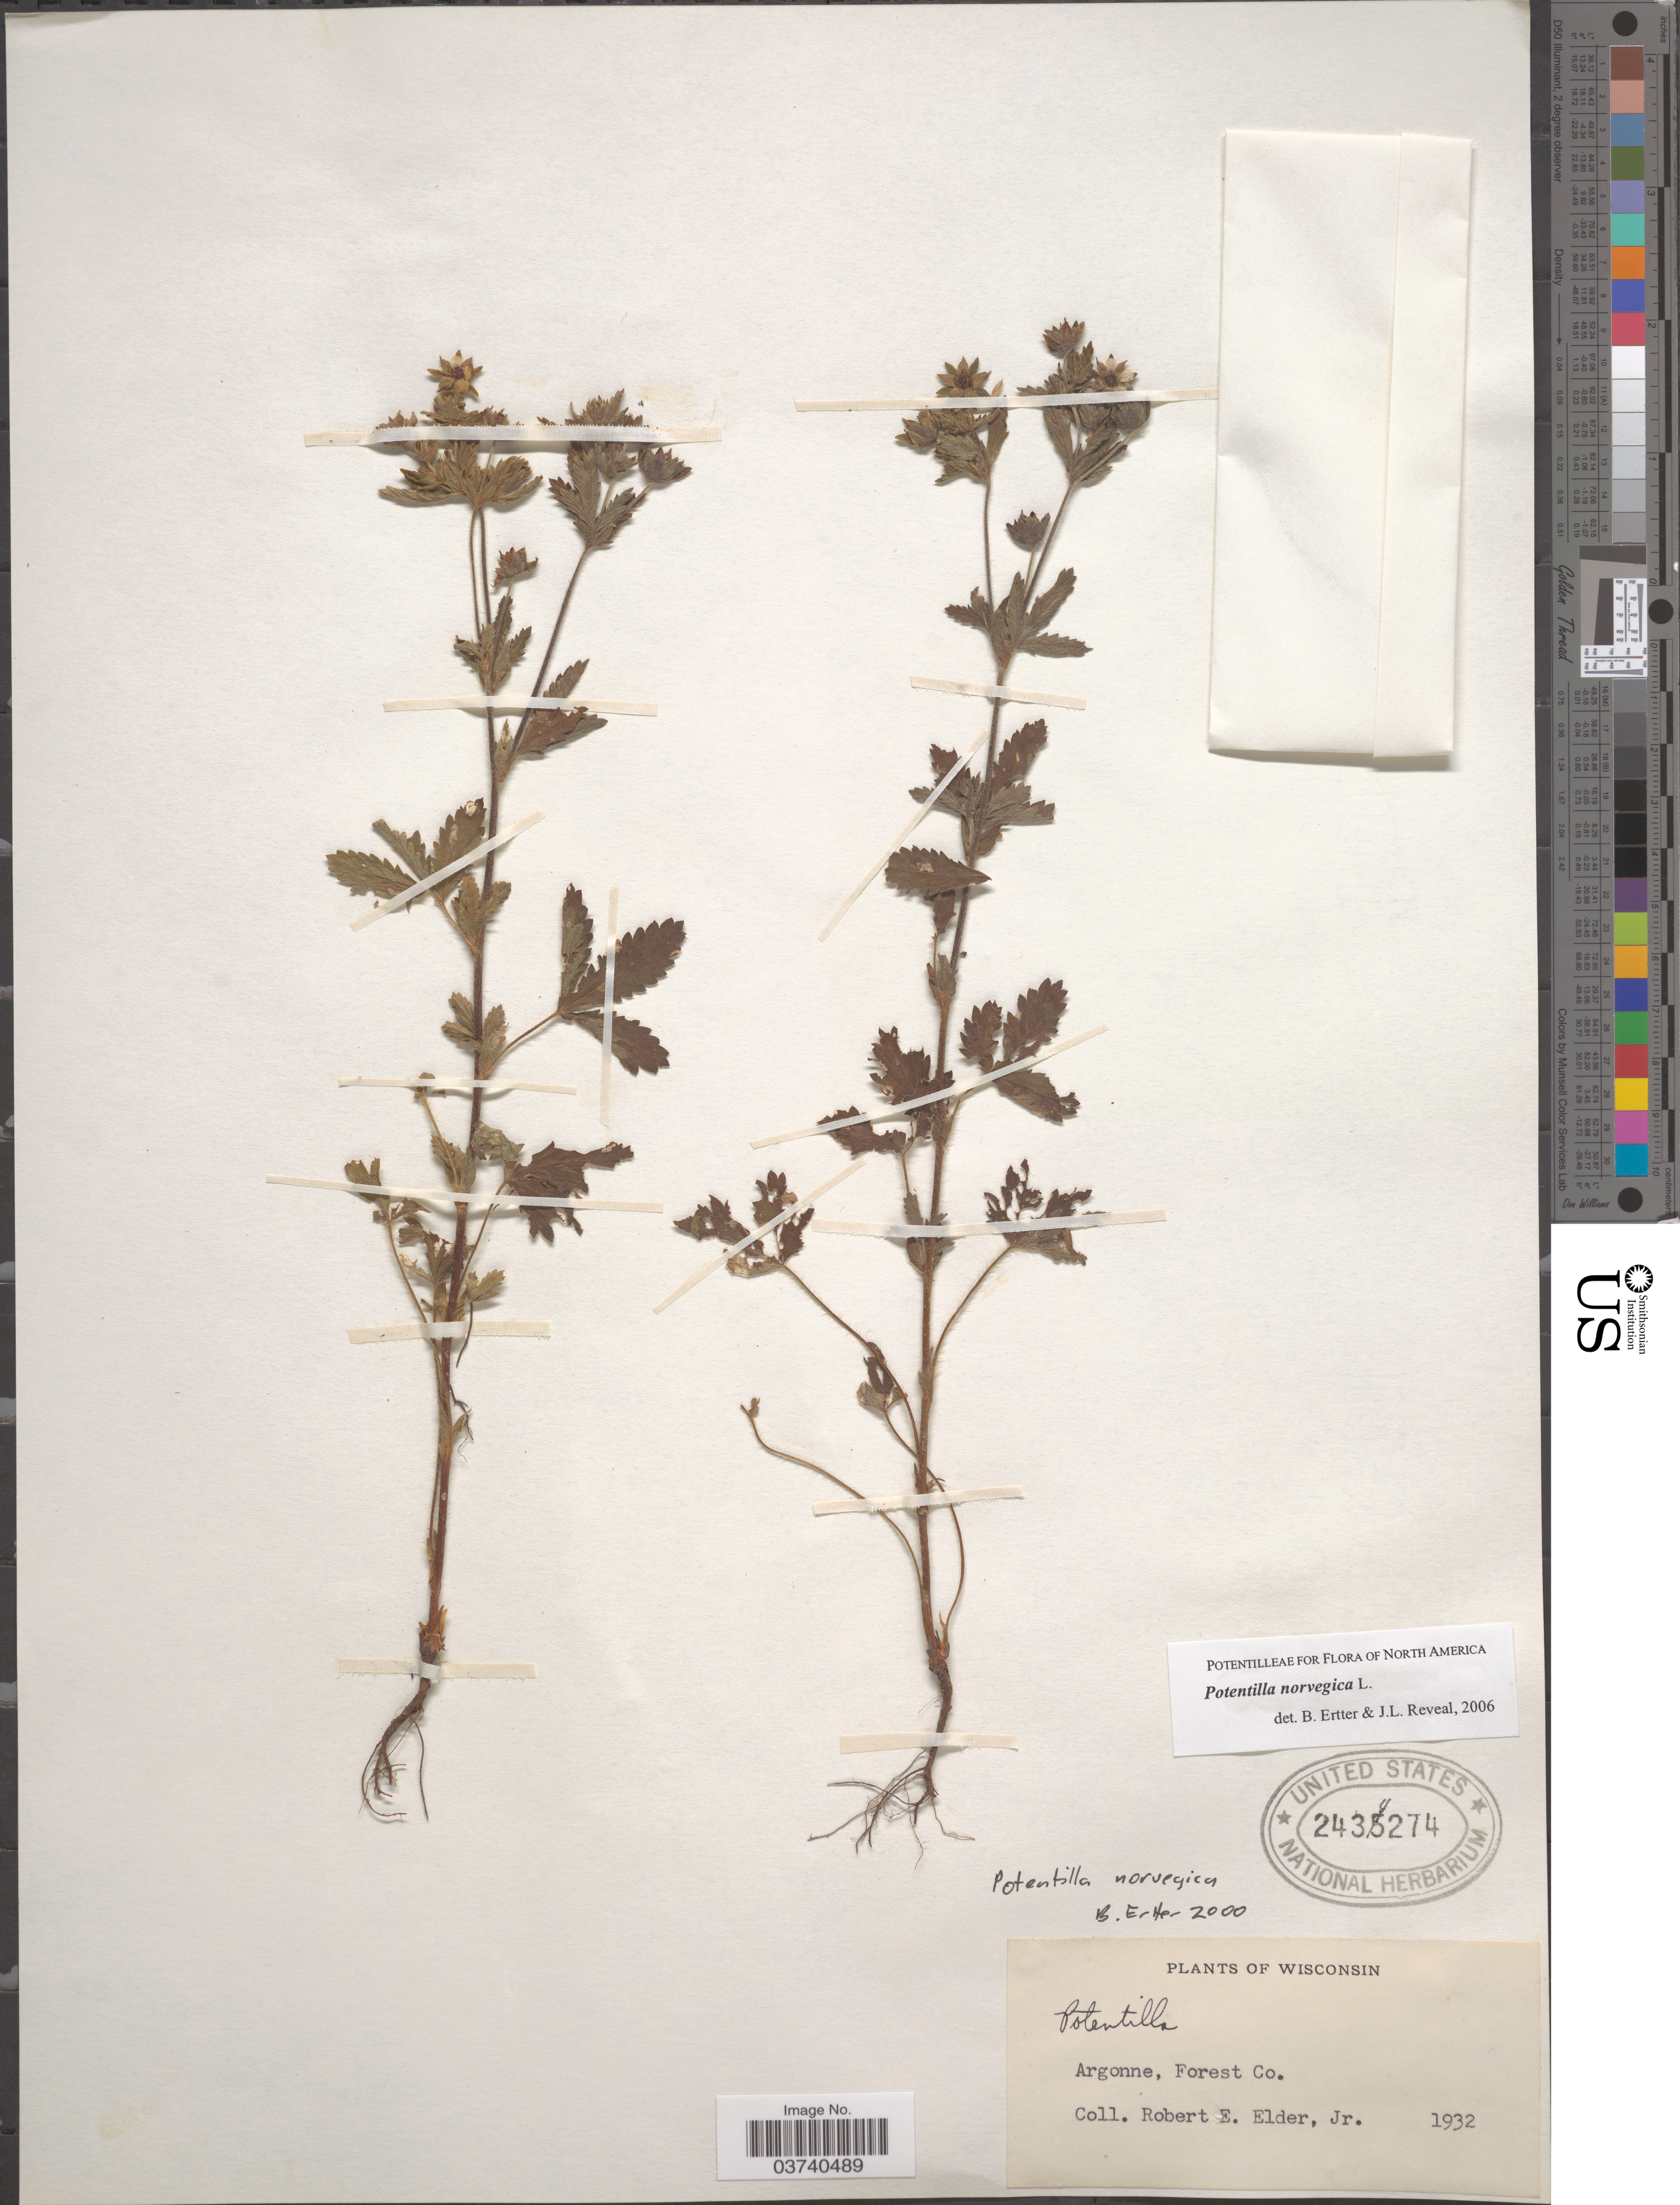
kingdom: Plantae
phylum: Tracheophyta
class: Magnoliopsida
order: Rosales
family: Rosaceae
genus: Potentilla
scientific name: Potentilla norvegica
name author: L.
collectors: R. E. Elder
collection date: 1932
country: United States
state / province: Wisconsin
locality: Argonne, Forest Co.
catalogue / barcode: US 2434274